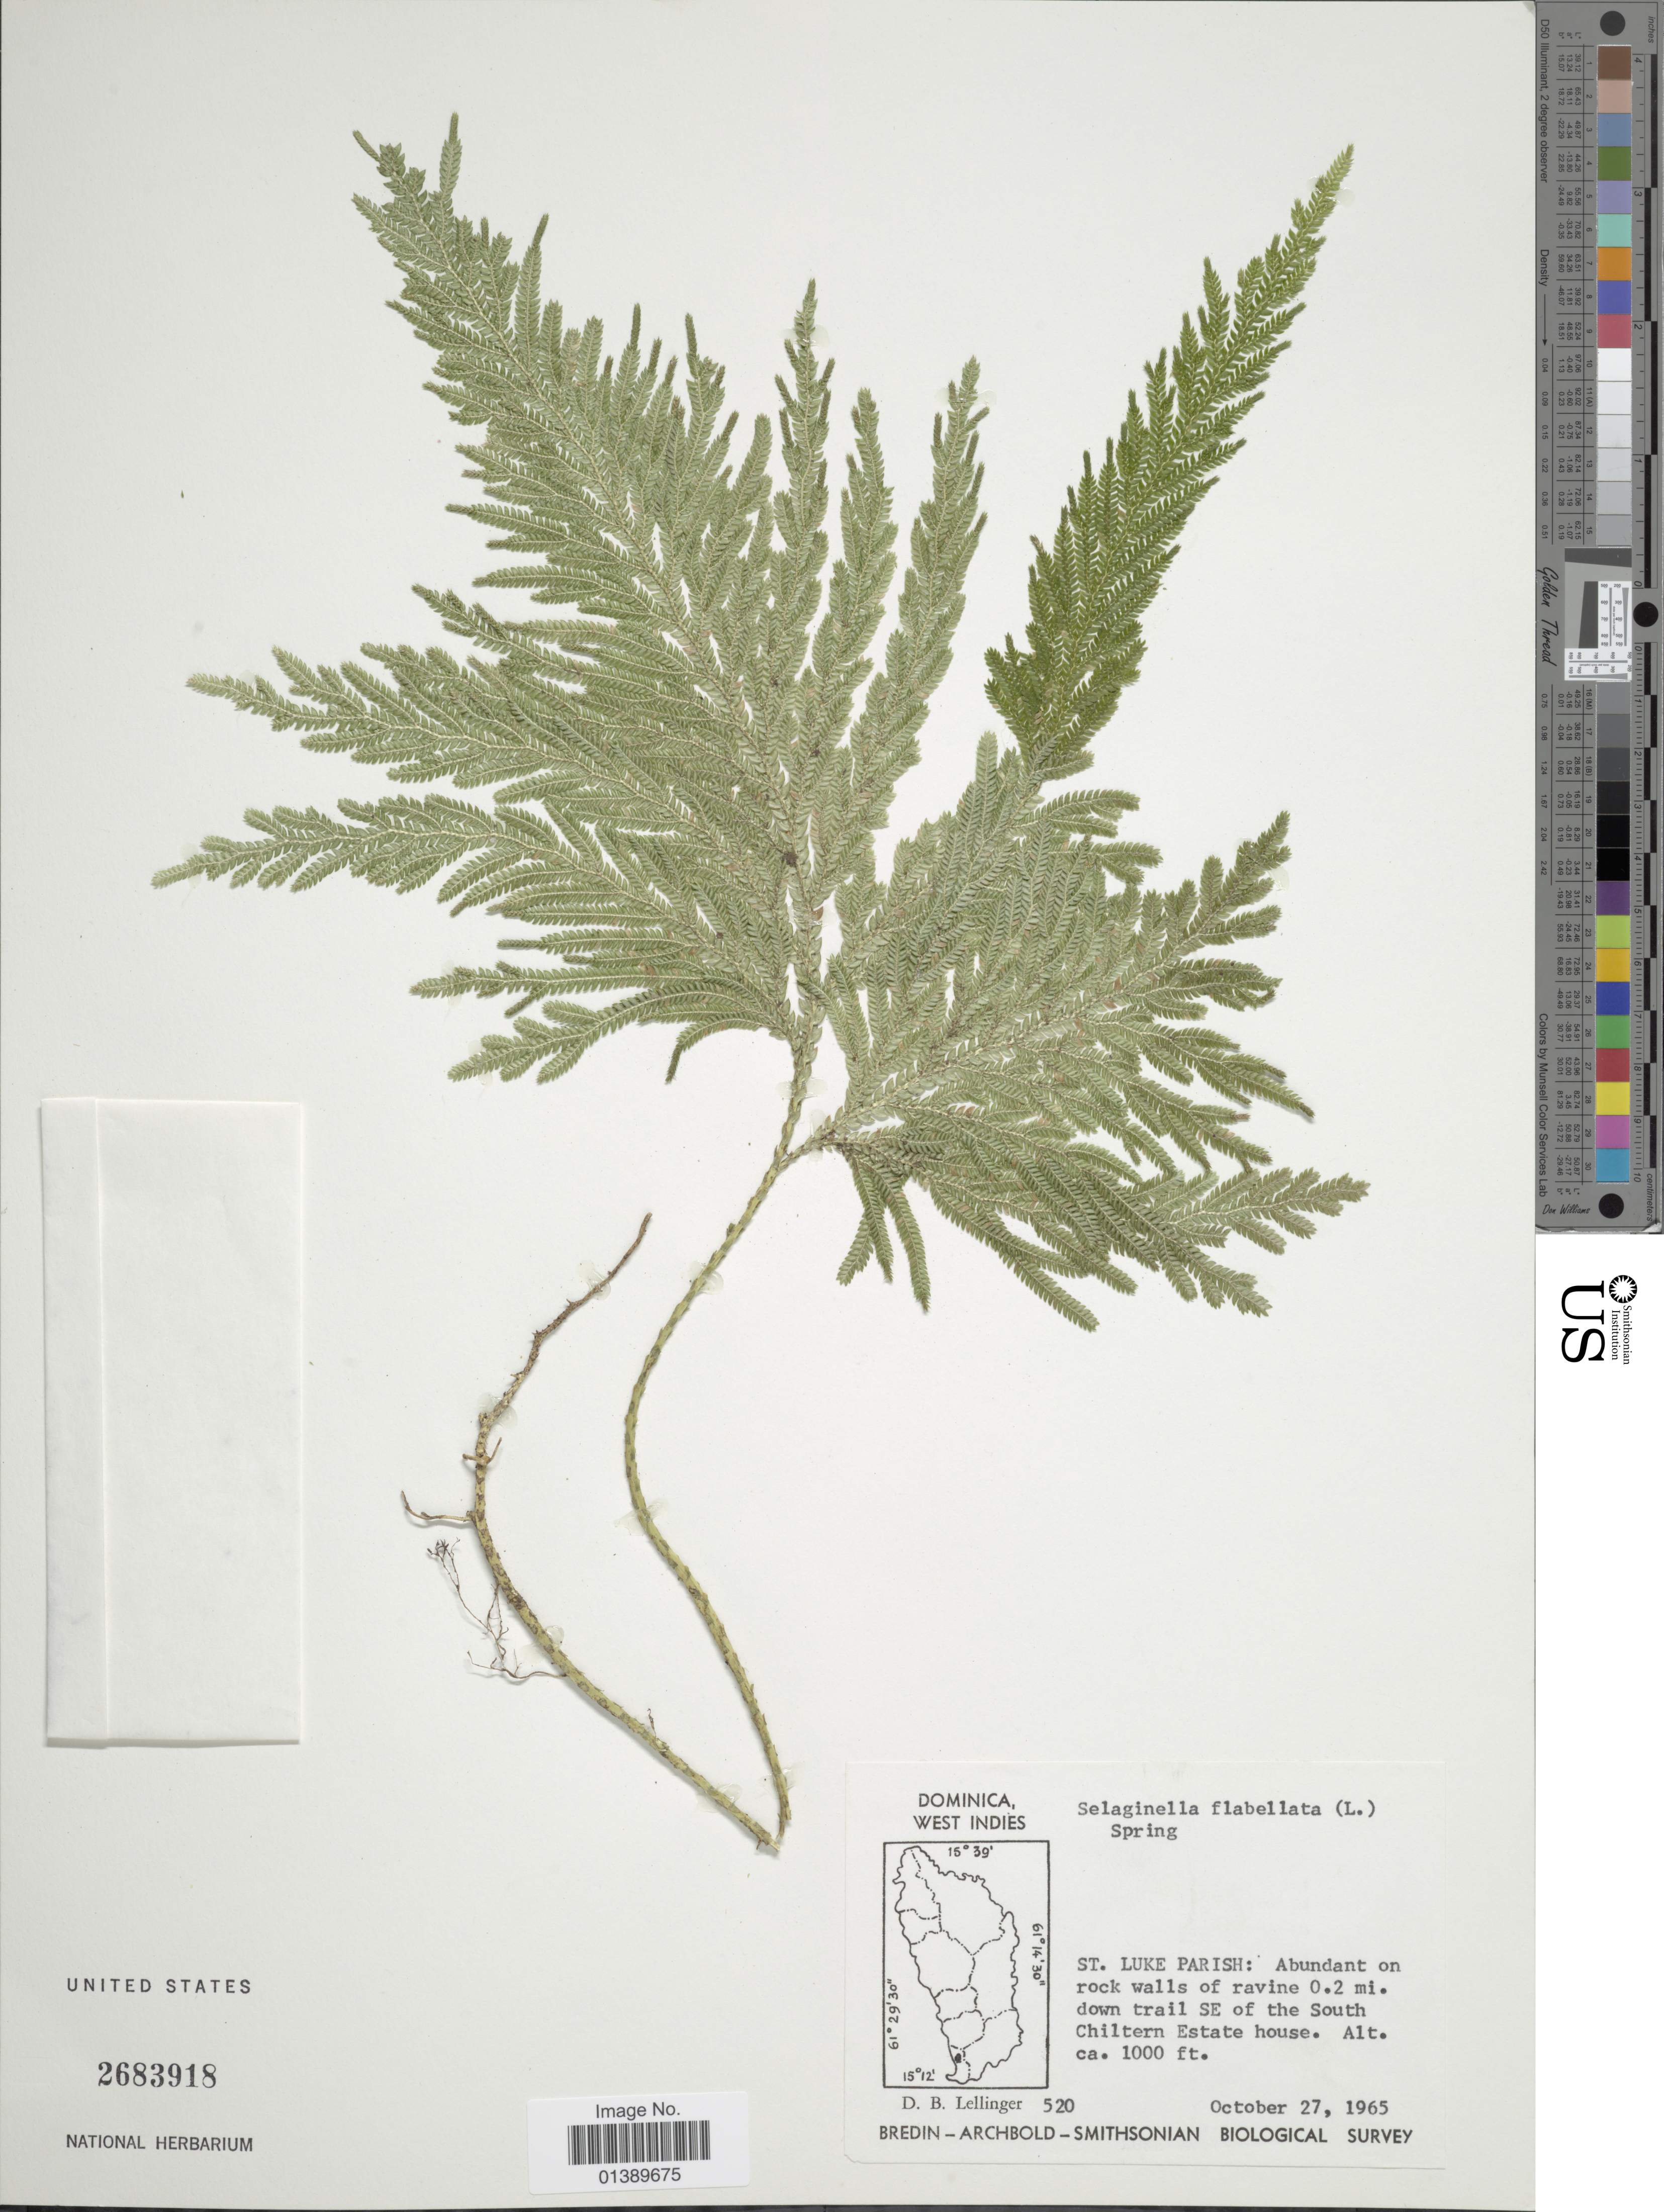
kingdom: Plantae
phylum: Tracheophyta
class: Lycopodiopsida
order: Selaginellales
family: Selaginellaceae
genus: Selaginella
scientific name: Selaginella flabellata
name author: L.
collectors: D. B. Lellinger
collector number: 520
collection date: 1965-10-27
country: Dominica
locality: West Indies, St Luke Parish: ABundant on rock walls of ravine 0.2 mi down trail SE of the South Chiltern Estate house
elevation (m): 305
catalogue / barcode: US 2683918